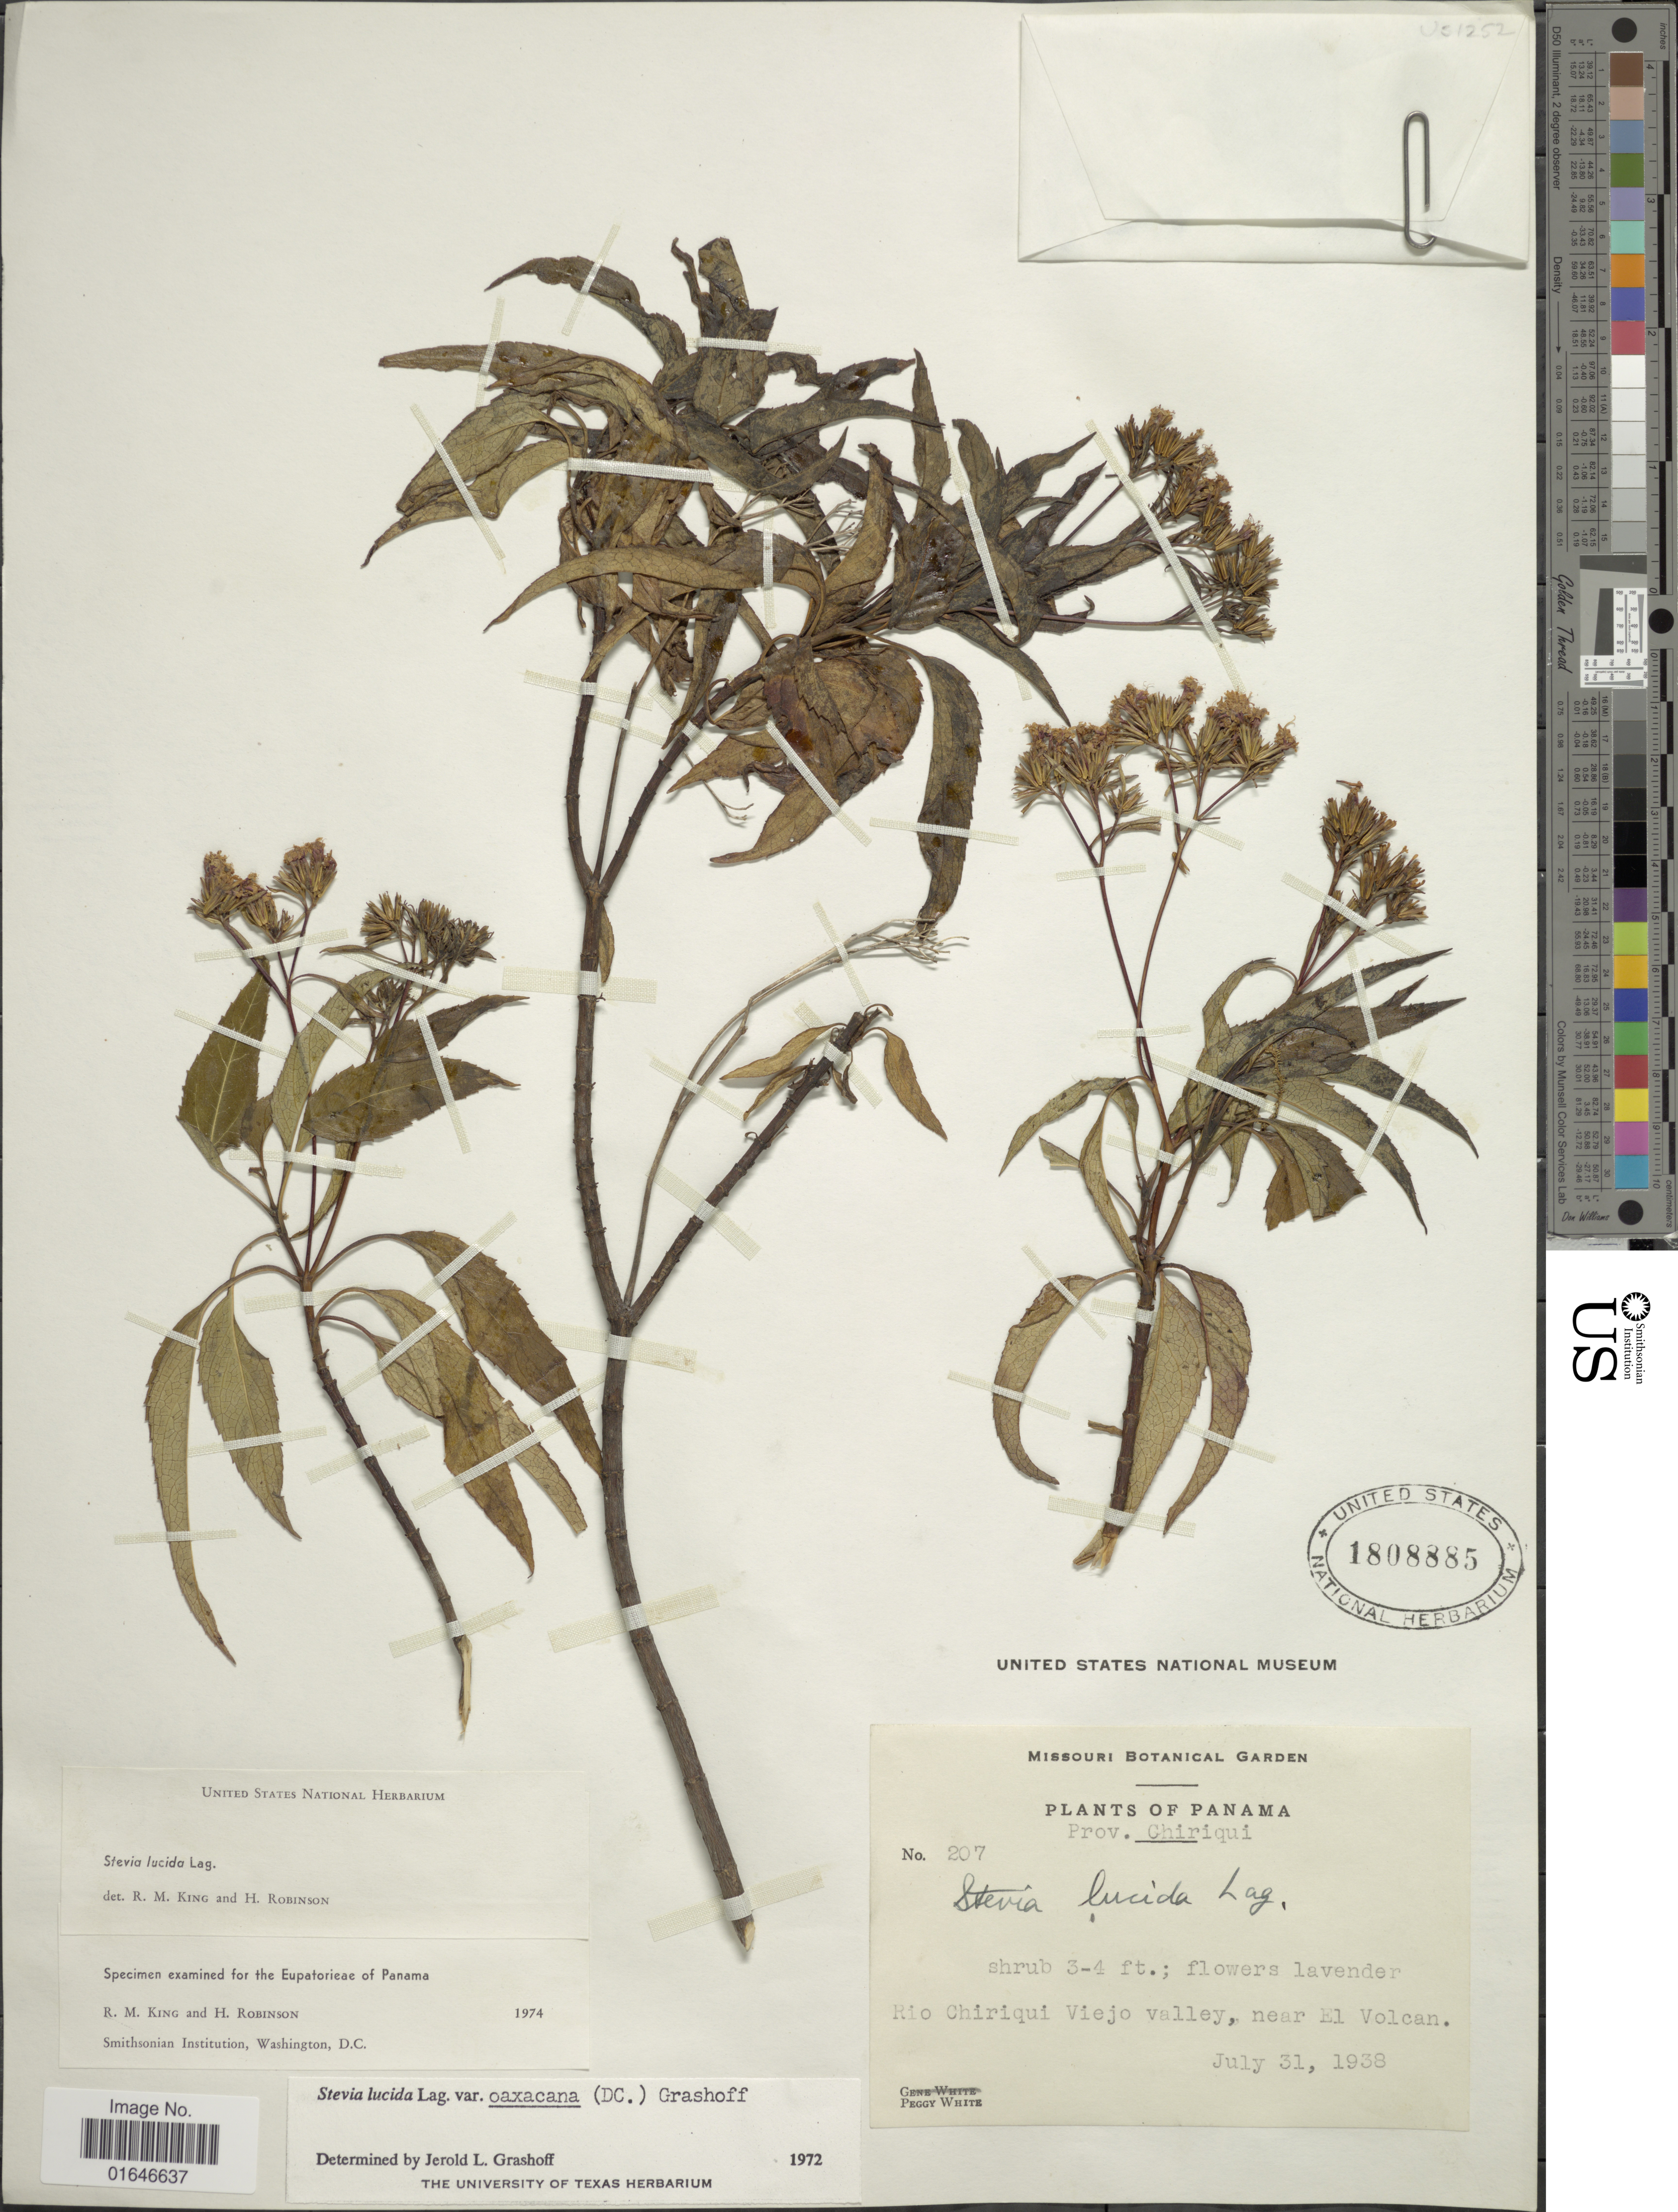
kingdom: Plantae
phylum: Tracheophyta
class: Magnoliopsida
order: Asterales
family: Asteraceae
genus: Stevia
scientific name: Stevia lucida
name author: Lag.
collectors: P. White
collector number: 207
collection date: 1938-07-31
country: Panama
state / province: Chiriqui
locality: Prov. Chiriqui, Rio Chirqui Viejo valley, near El Volcan.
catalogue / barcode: US 1808885